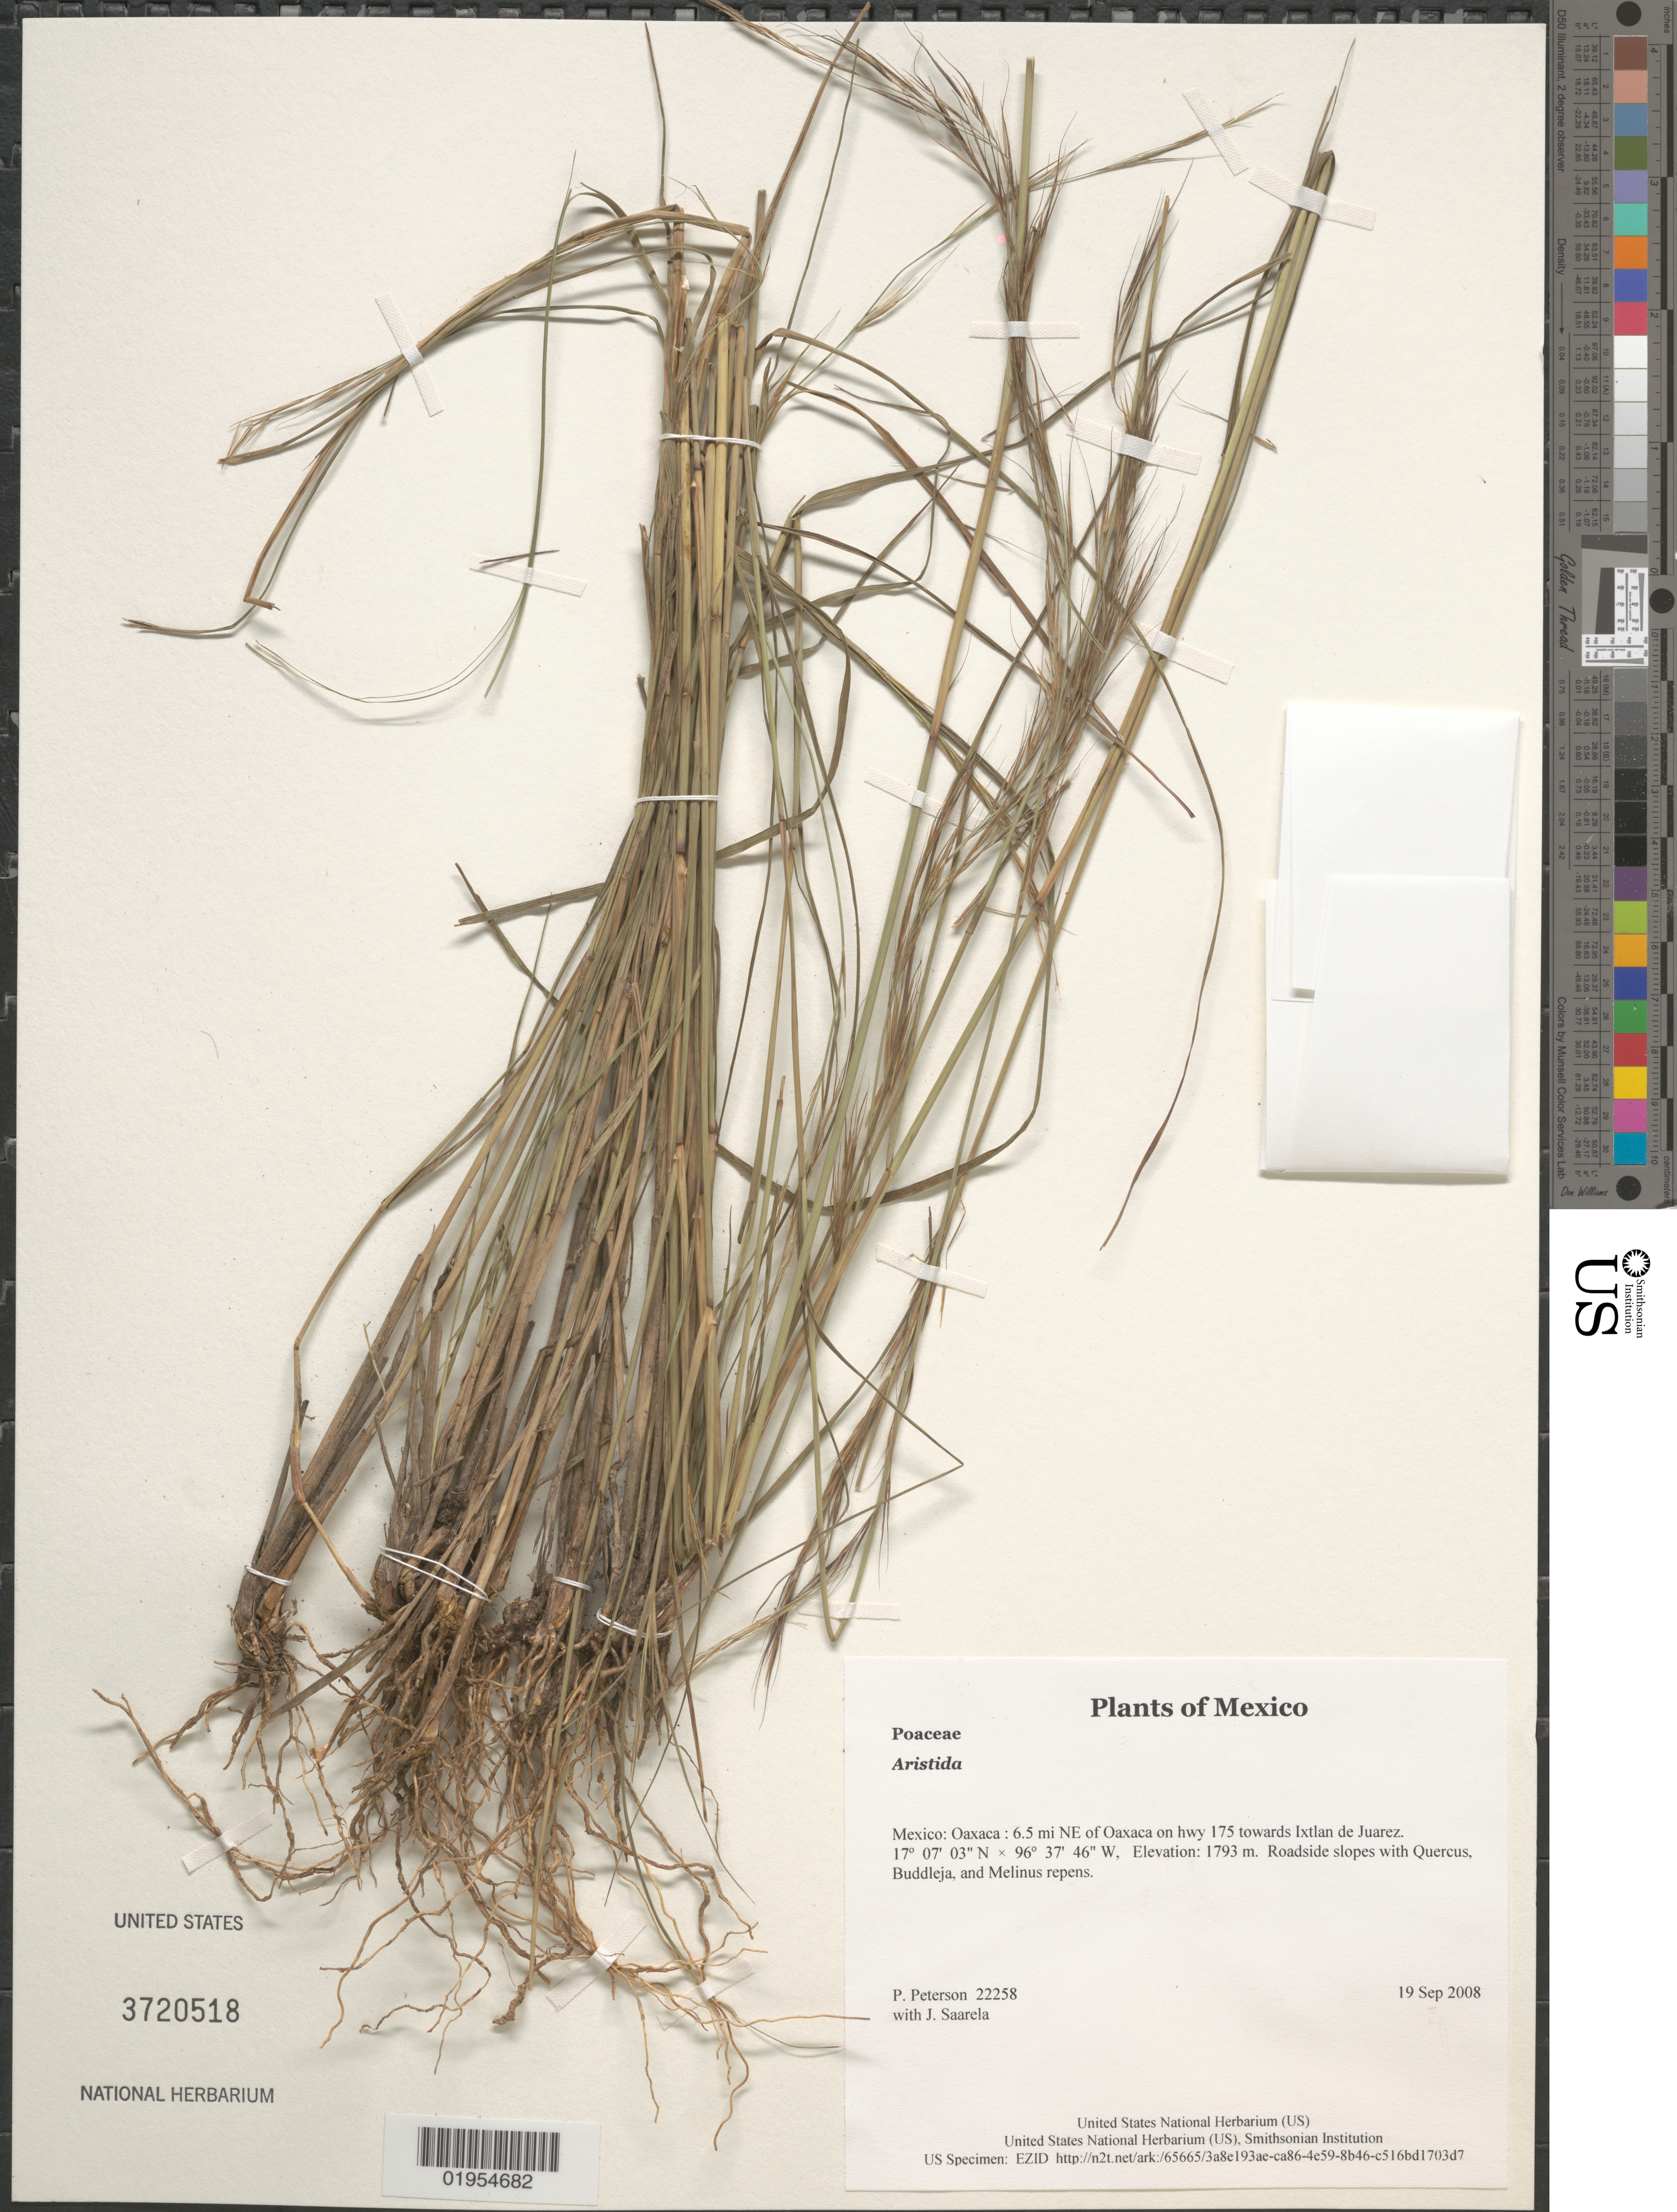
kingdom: Plantae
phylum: Tracheophyta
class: Liliopsida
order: Poales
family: Poaceae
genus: Aristida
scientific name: Aristida sp.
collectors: P. M. Peterson & J. Saarela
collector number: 22258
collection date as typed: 19 Sep 2008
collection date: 2008-09-19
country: Mexico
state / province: Oaxaca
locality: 6.5 mi NE of Oaxaca on hwy 175 towards Ixtlan de Juarez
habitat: Roadside slopes with Quercus, Buddleja, and Melinus repens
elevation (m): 1793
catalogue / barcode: US 3720518